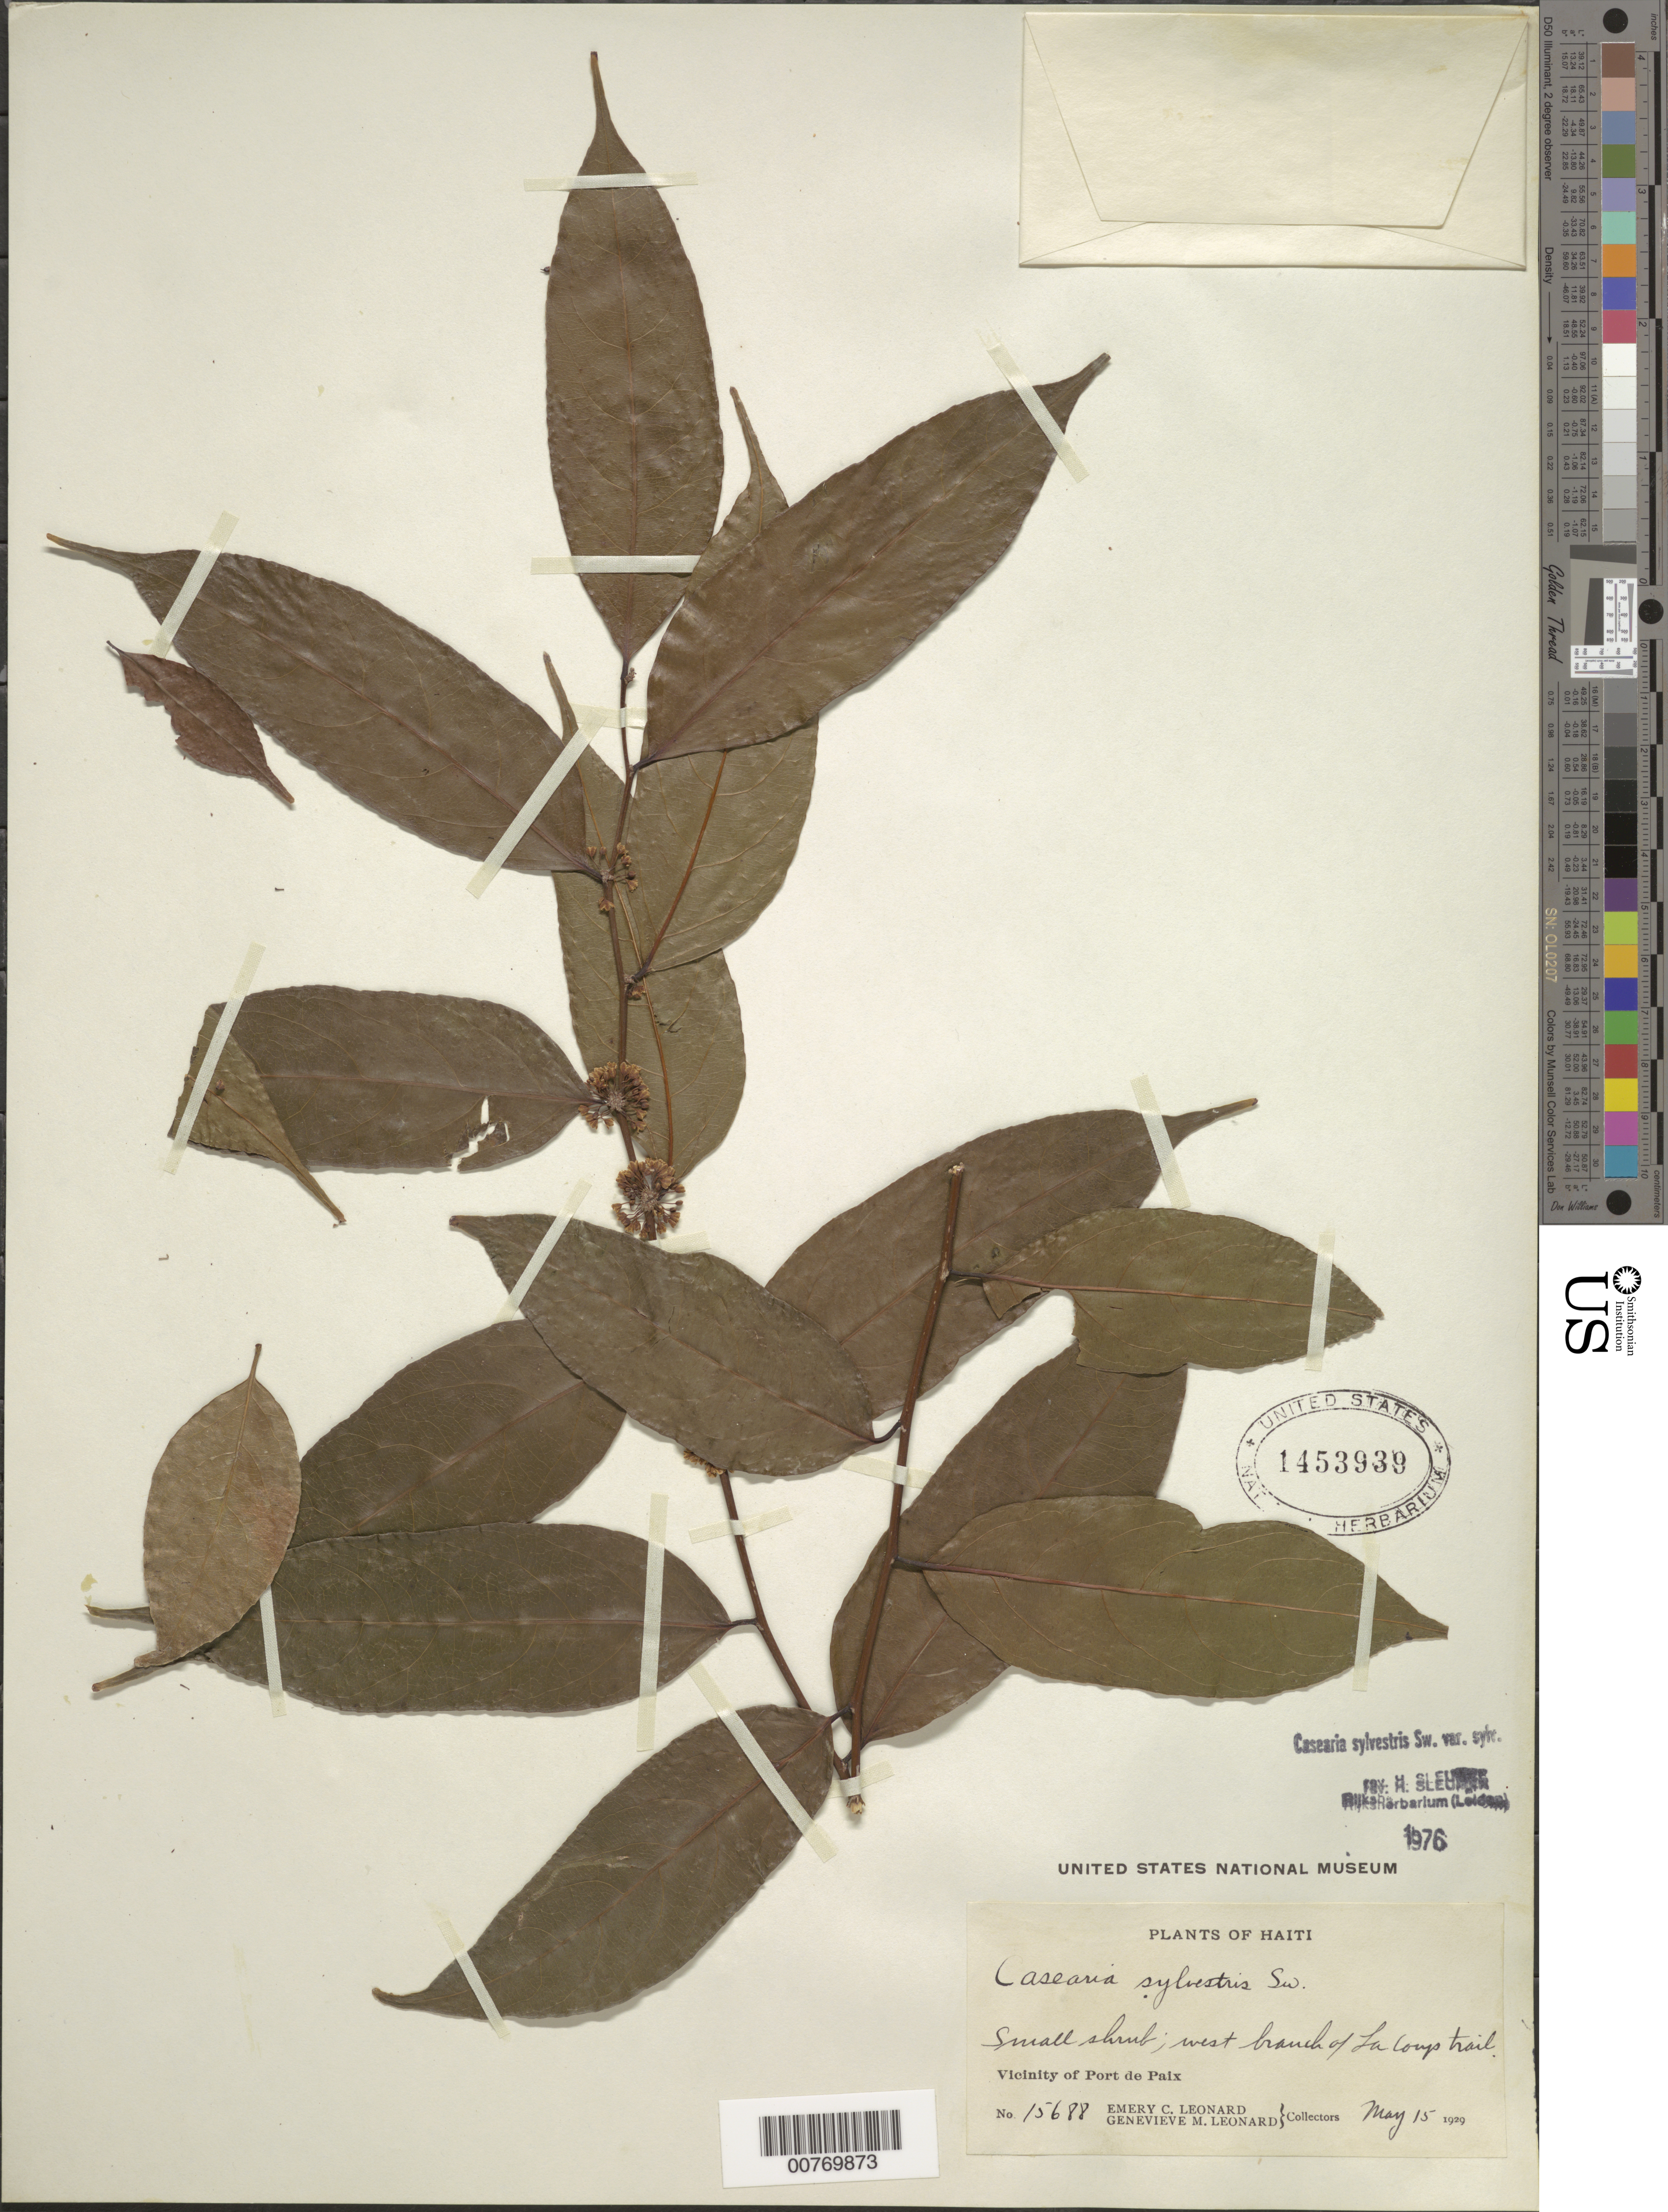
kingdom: Plantae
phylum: Tracheophyta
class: Magnoliopsida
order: Malpighiales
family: Salicaceae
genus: Casearia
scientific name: Casearia sylvestris var. sylvestris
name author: Sw.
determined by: Sleumer, H. O.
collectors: E. C. Leonard & G. M. Leonard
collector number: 15688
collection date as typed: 15 May 1929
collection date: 1929-05-15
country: Haiti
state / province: Nord-Óuest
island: Hispaniola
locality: Vicinity of Port de PaiDepartement du NordOuest, west branch of La Coup trail.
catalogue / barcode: US 1453939